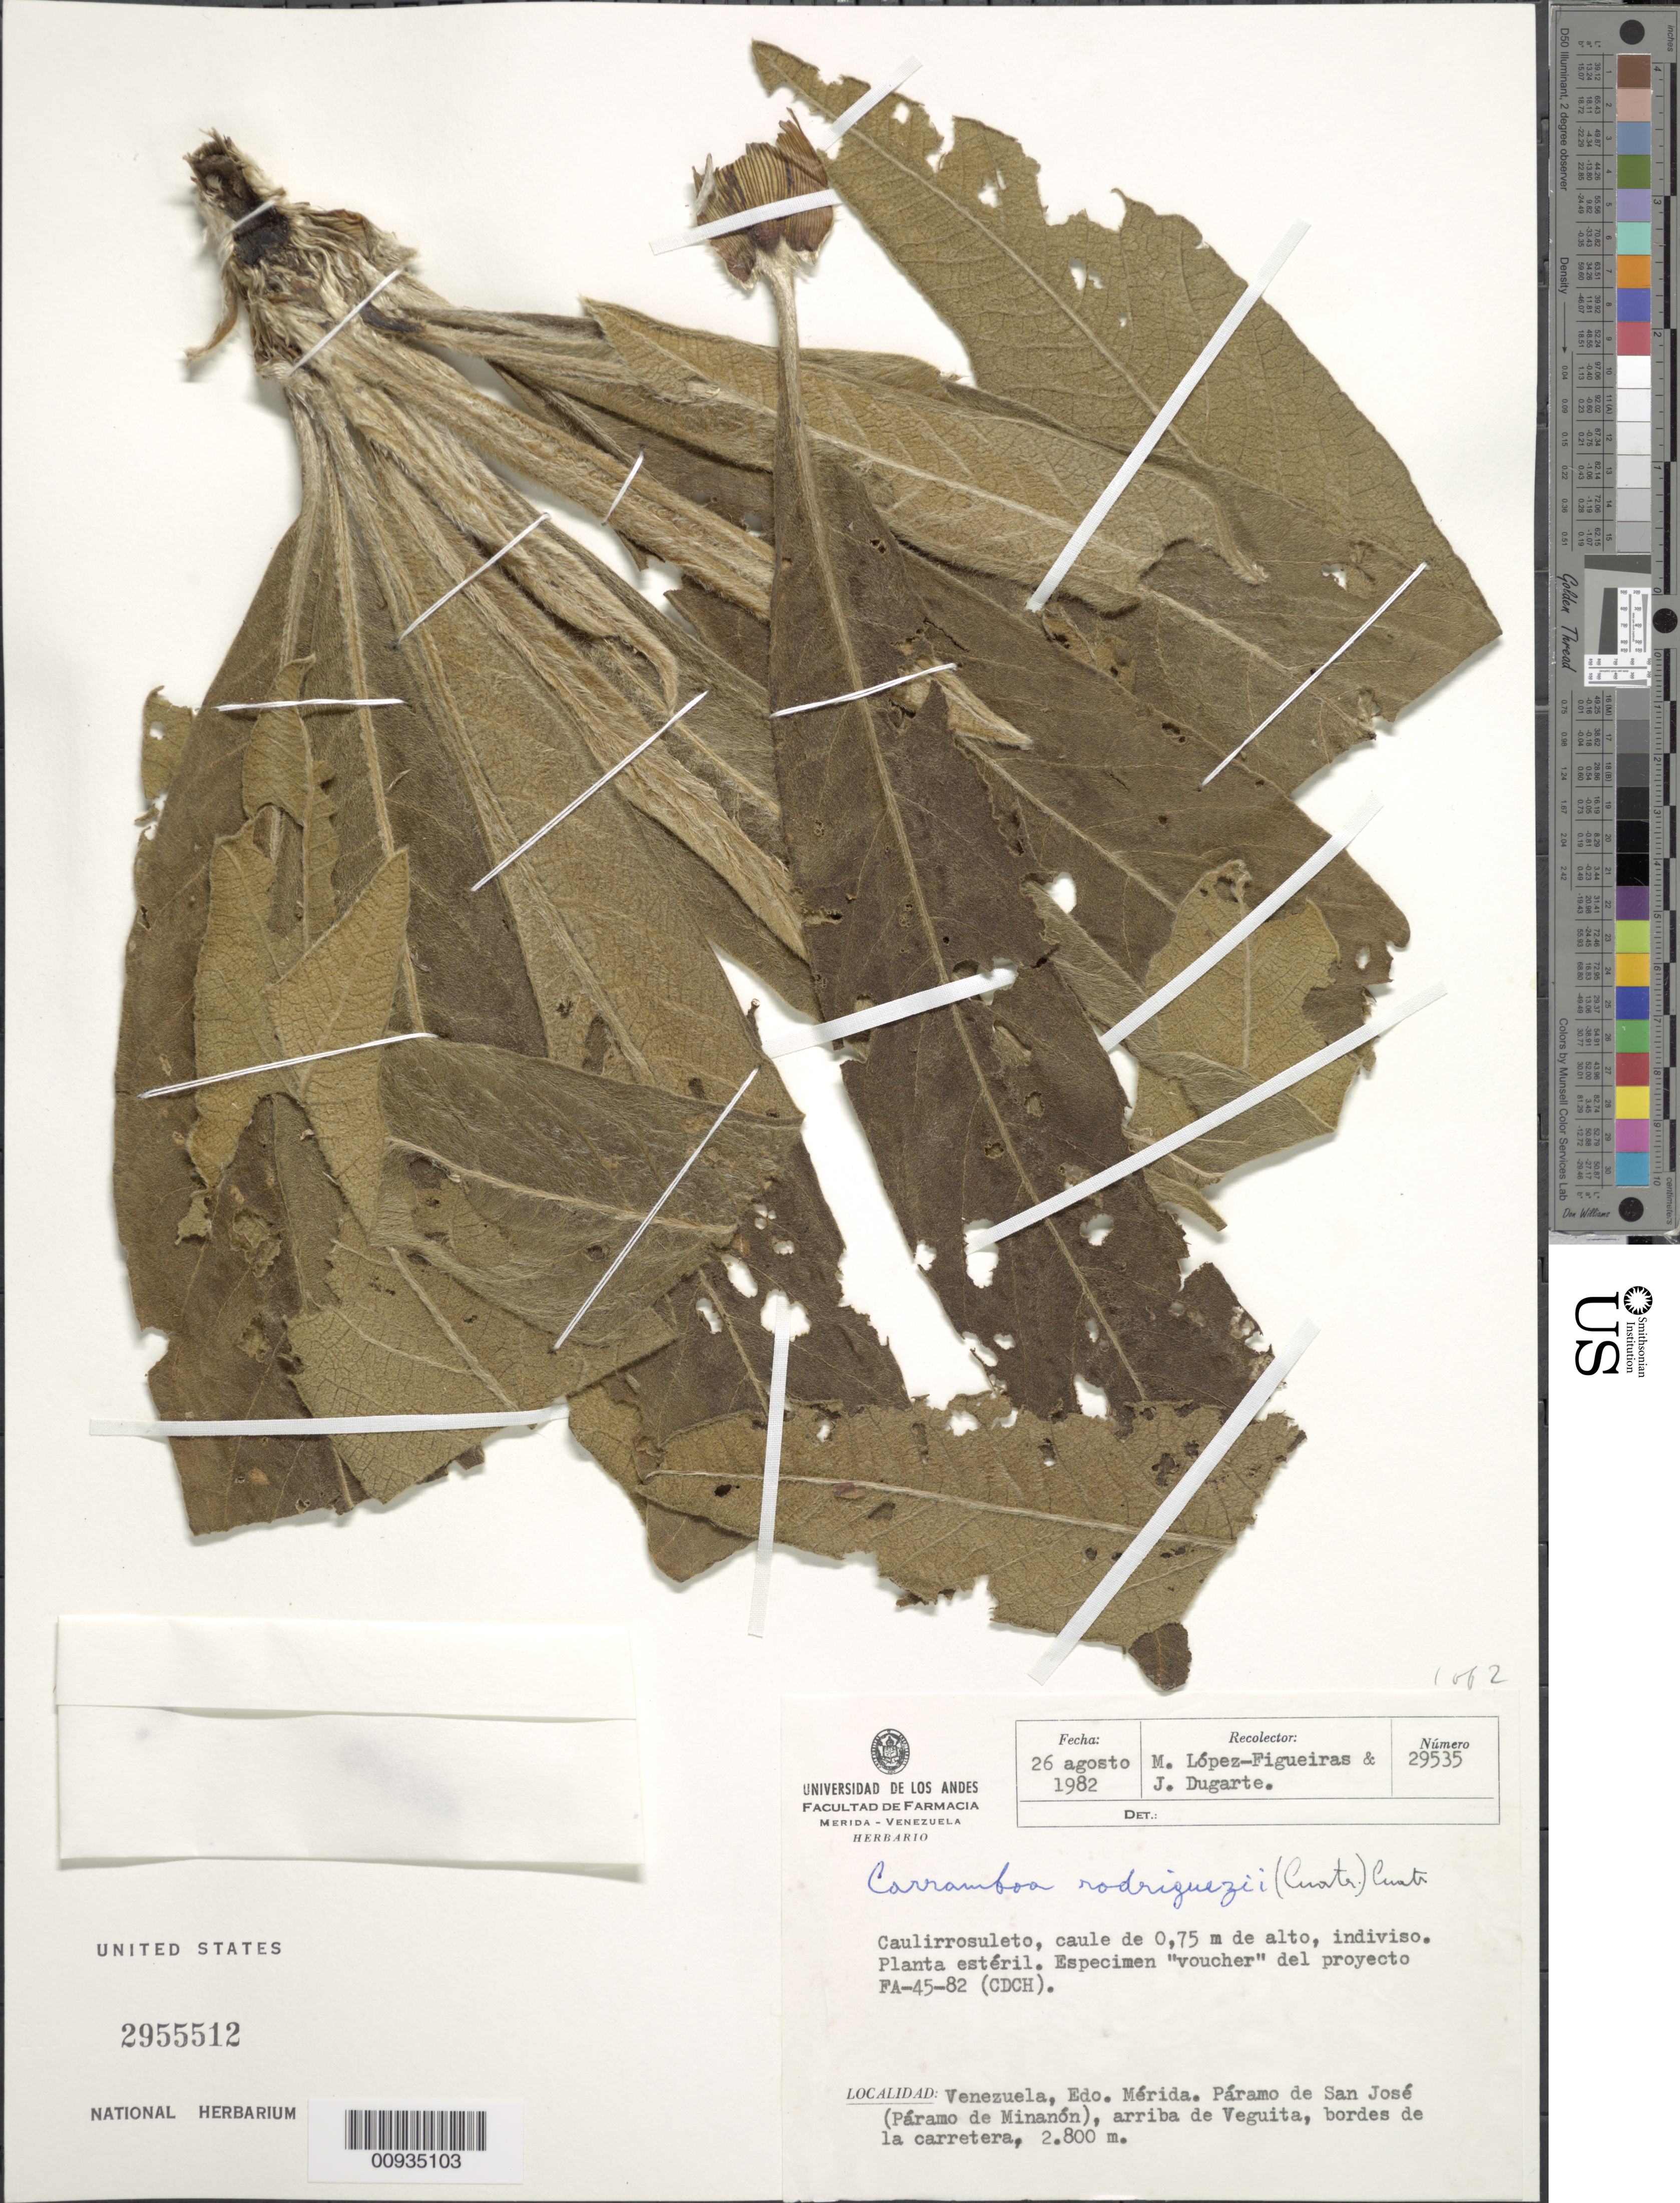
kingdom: Plantae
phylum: Tracheophyta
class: Magnoliopsida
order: Asterales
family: Asteraceae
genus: Carramboa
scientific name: Carramboa rodriguezii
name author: (Cuatrec.) Cuatrec.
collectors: M. López Figueiras & J. Dugarte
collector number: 29535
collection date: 1982-08-26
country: Venezuela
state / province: Mérida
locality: Páramo de San José. (Páramo de Minamón), arriba de Veguita, bordes de la carretera.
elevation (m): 2800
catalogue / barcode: US 2955512